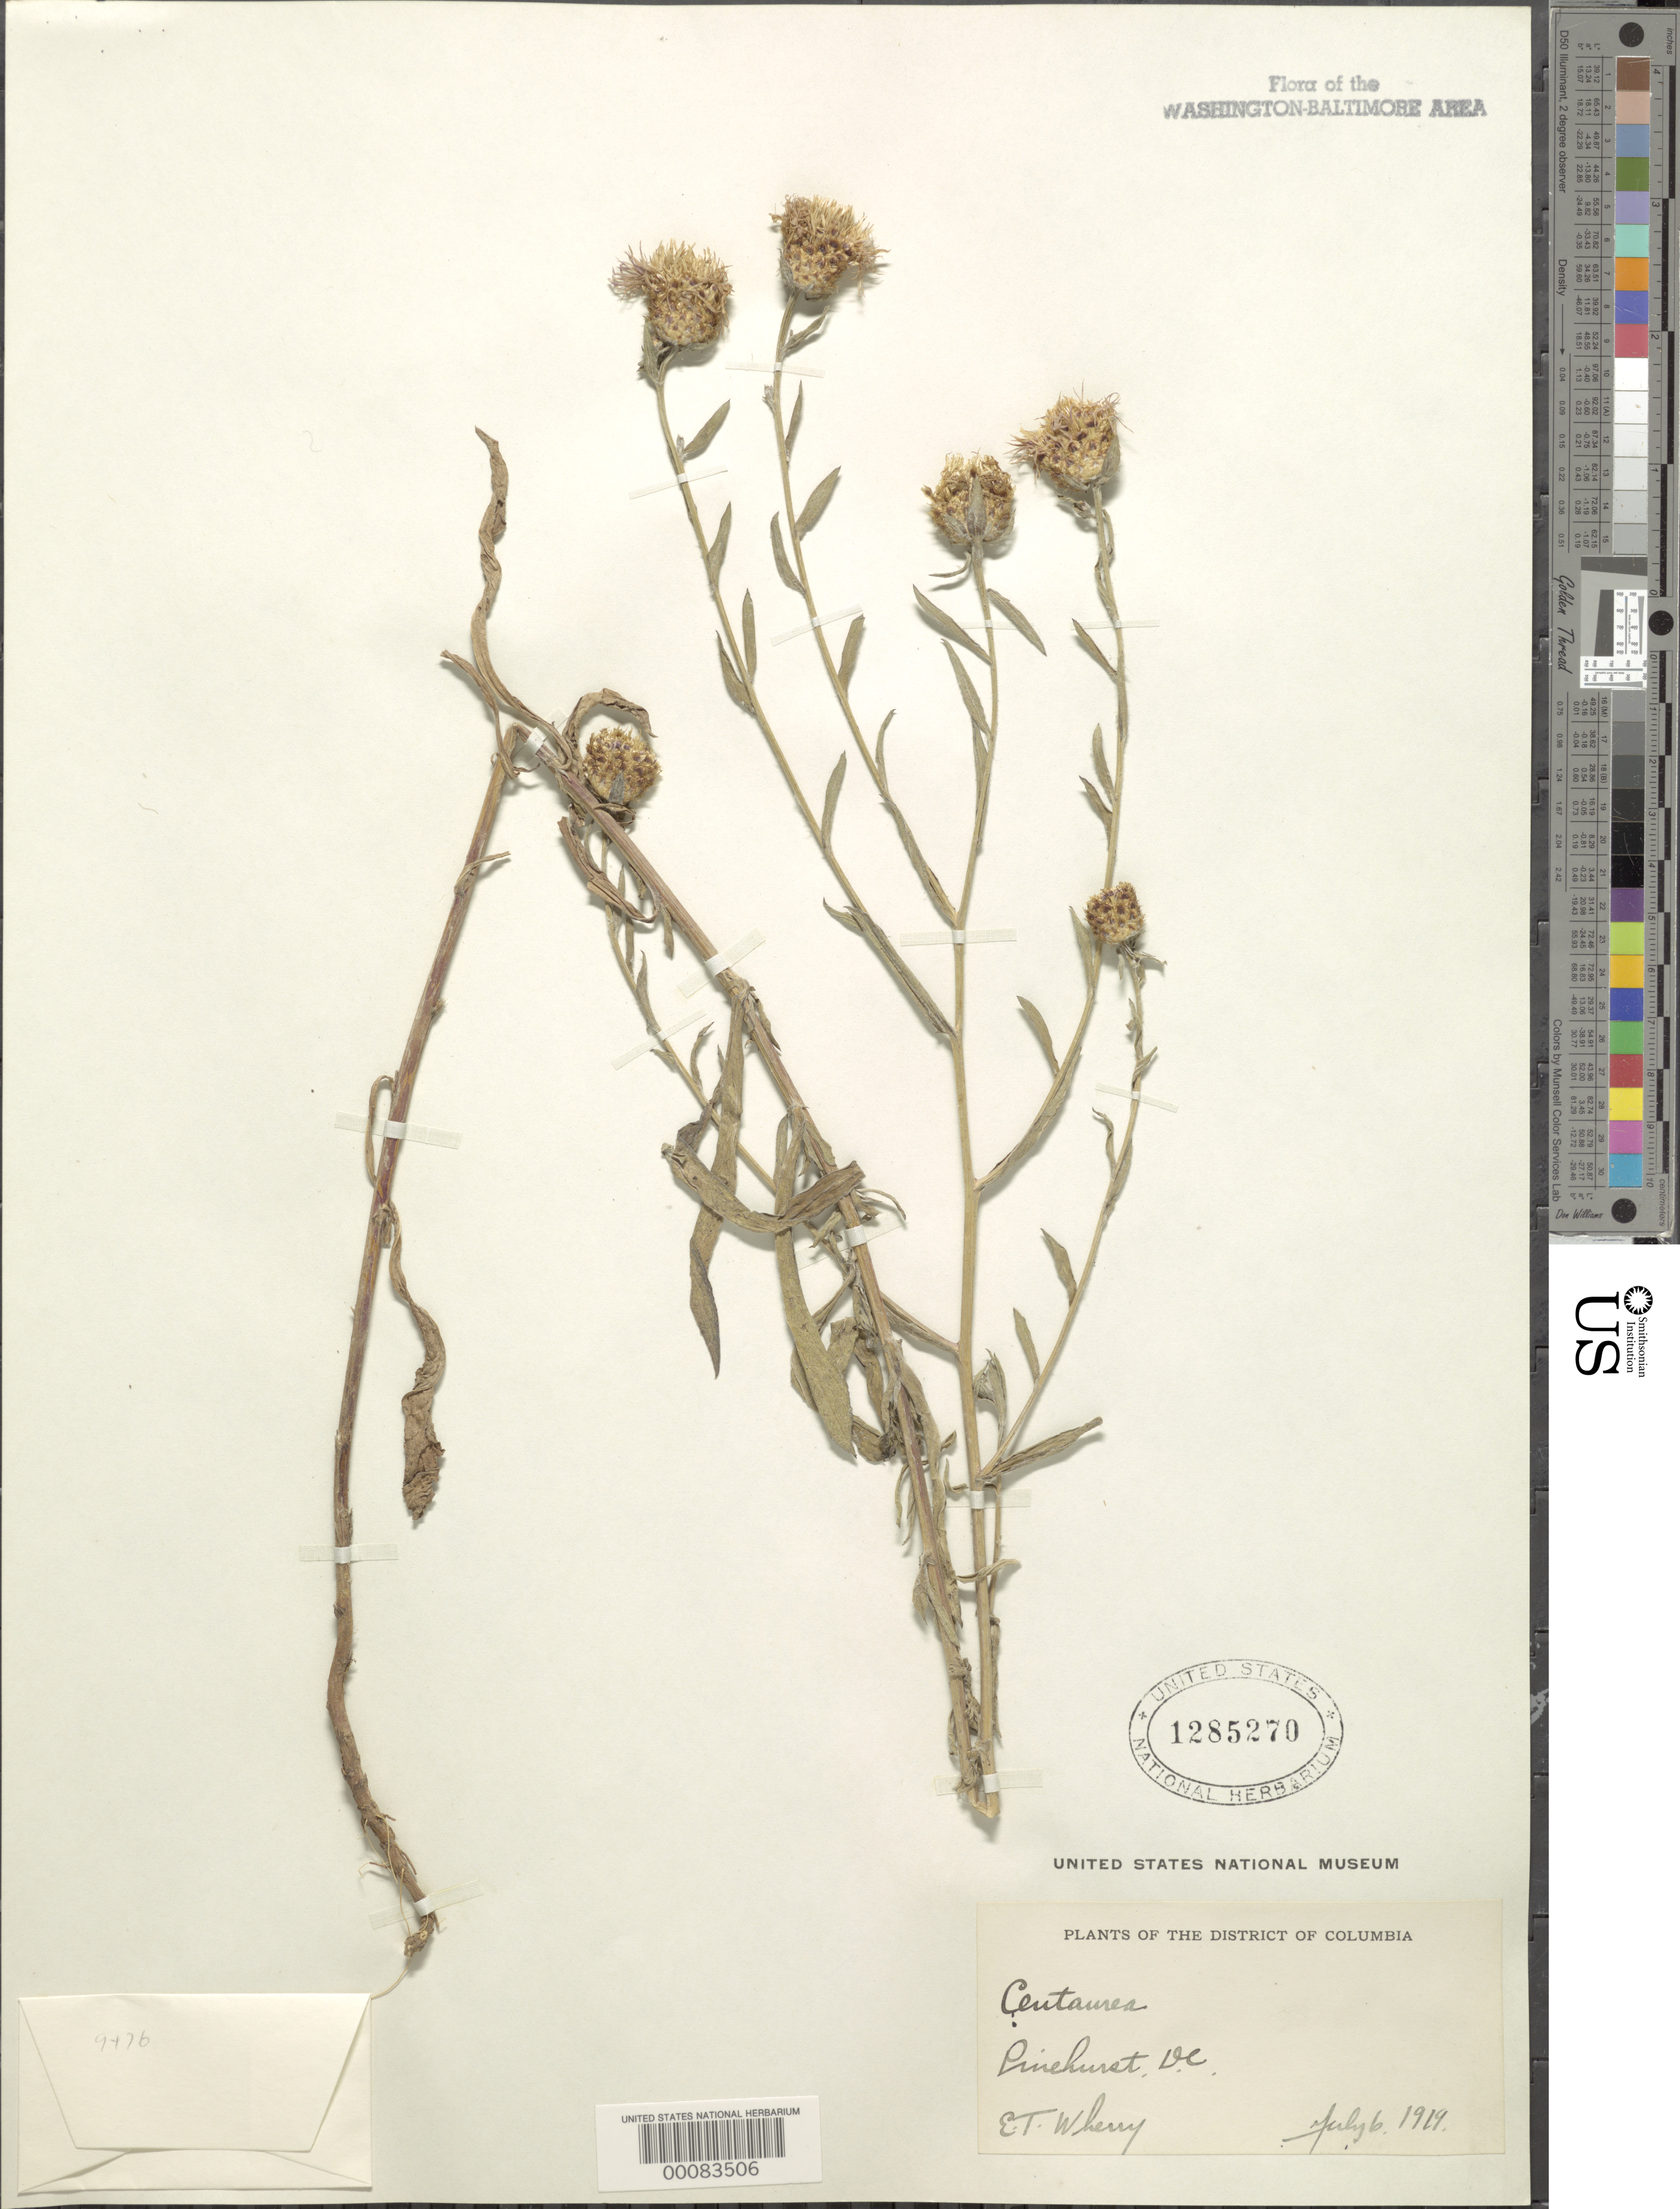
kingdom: Plantae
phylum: Tracheophyta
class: Magnoliopsida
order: Asterales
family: Asteraceae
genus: Centaurea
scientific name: Centaurea sp.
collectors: E. T. Wherry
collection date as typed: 06 Jul 1919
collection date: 1919-07-06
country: United States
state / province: District of Columbia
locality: Pinehurst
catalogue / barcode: US 1285270